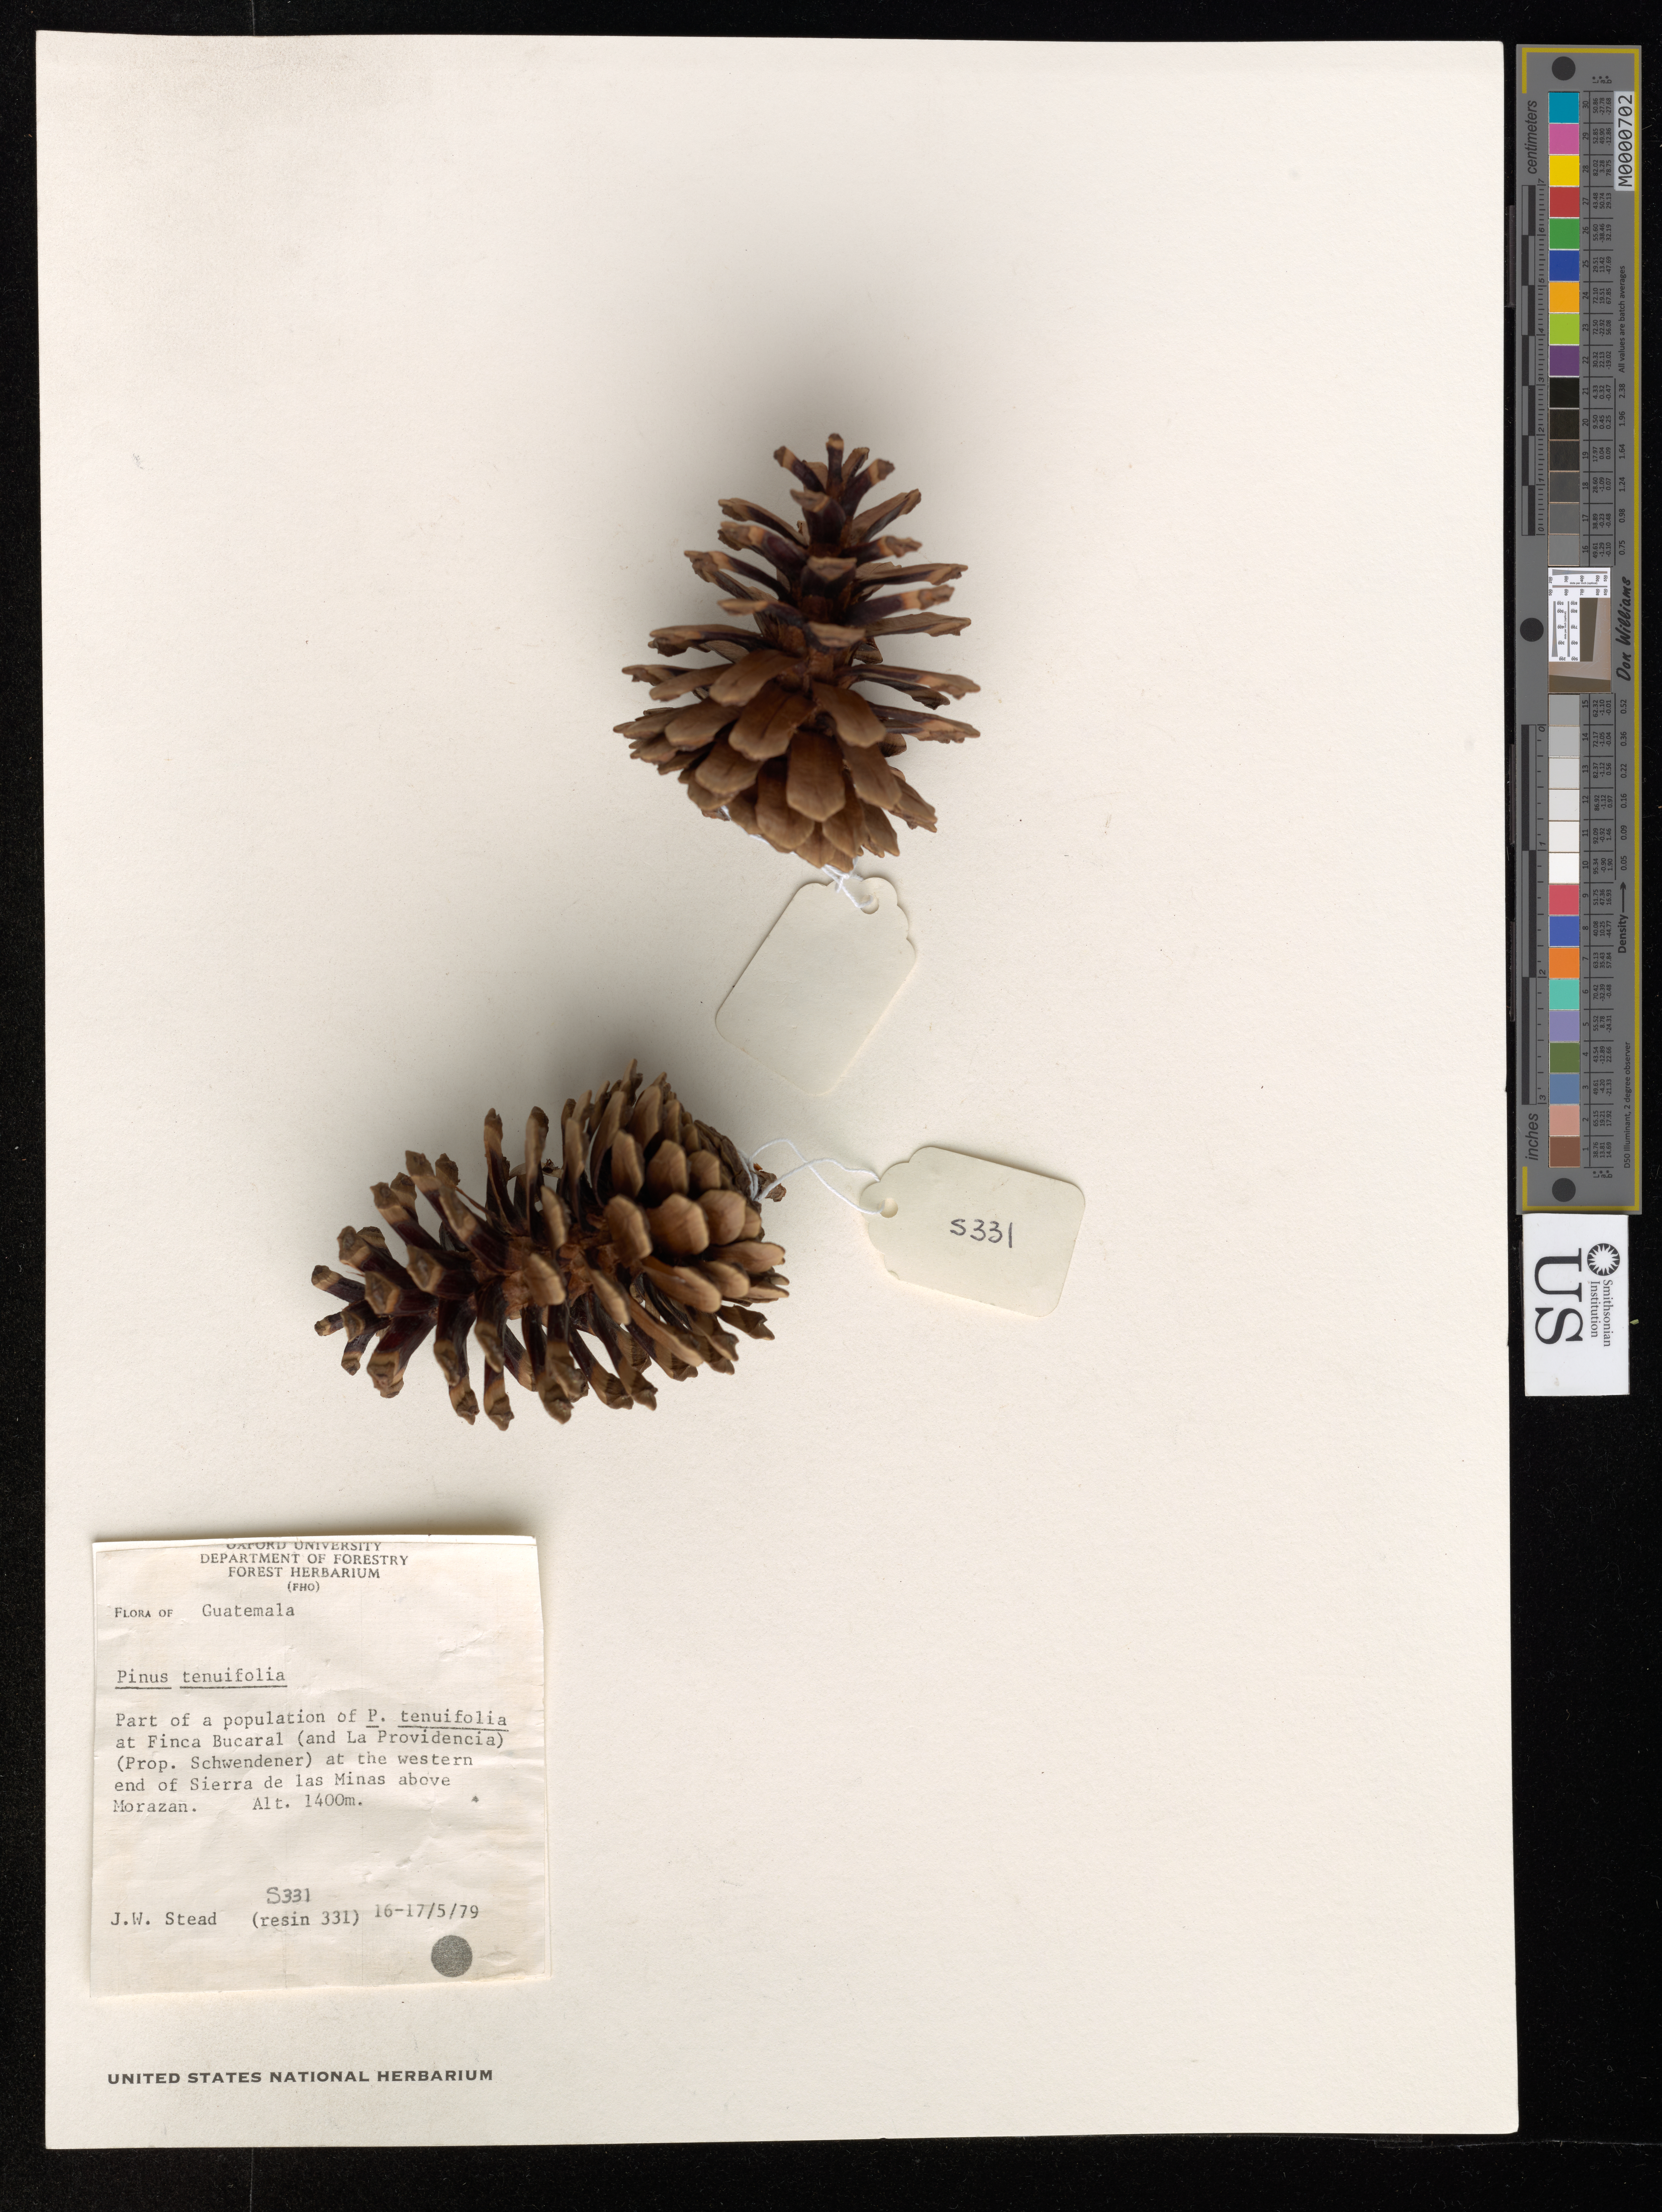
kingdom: Plantae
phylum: Tracheophyta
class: Pinopsida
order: Pinales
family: Pinaceae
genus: Pinus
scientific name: Pinus maximinoi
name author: H.E. Moore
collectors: J. Stead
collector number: S331 (resin 331)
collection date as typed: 16 May 1979 to 17 May 1979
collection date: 1979-05-16/1979-05-17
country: Guatemala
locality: At Finca Bucaral (and La Providencia) (Prop. Schwendener) at the western end of Sierra de las Minas above Morazán.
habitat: Pine forest. Moist fertile area. Lower down the slopes continuous stands of P. oocarpa. At Finca La Providencia P. tenuifolia gradually takes over from P. oocarpa & is found growing over thick undergrowth & later over coffee.